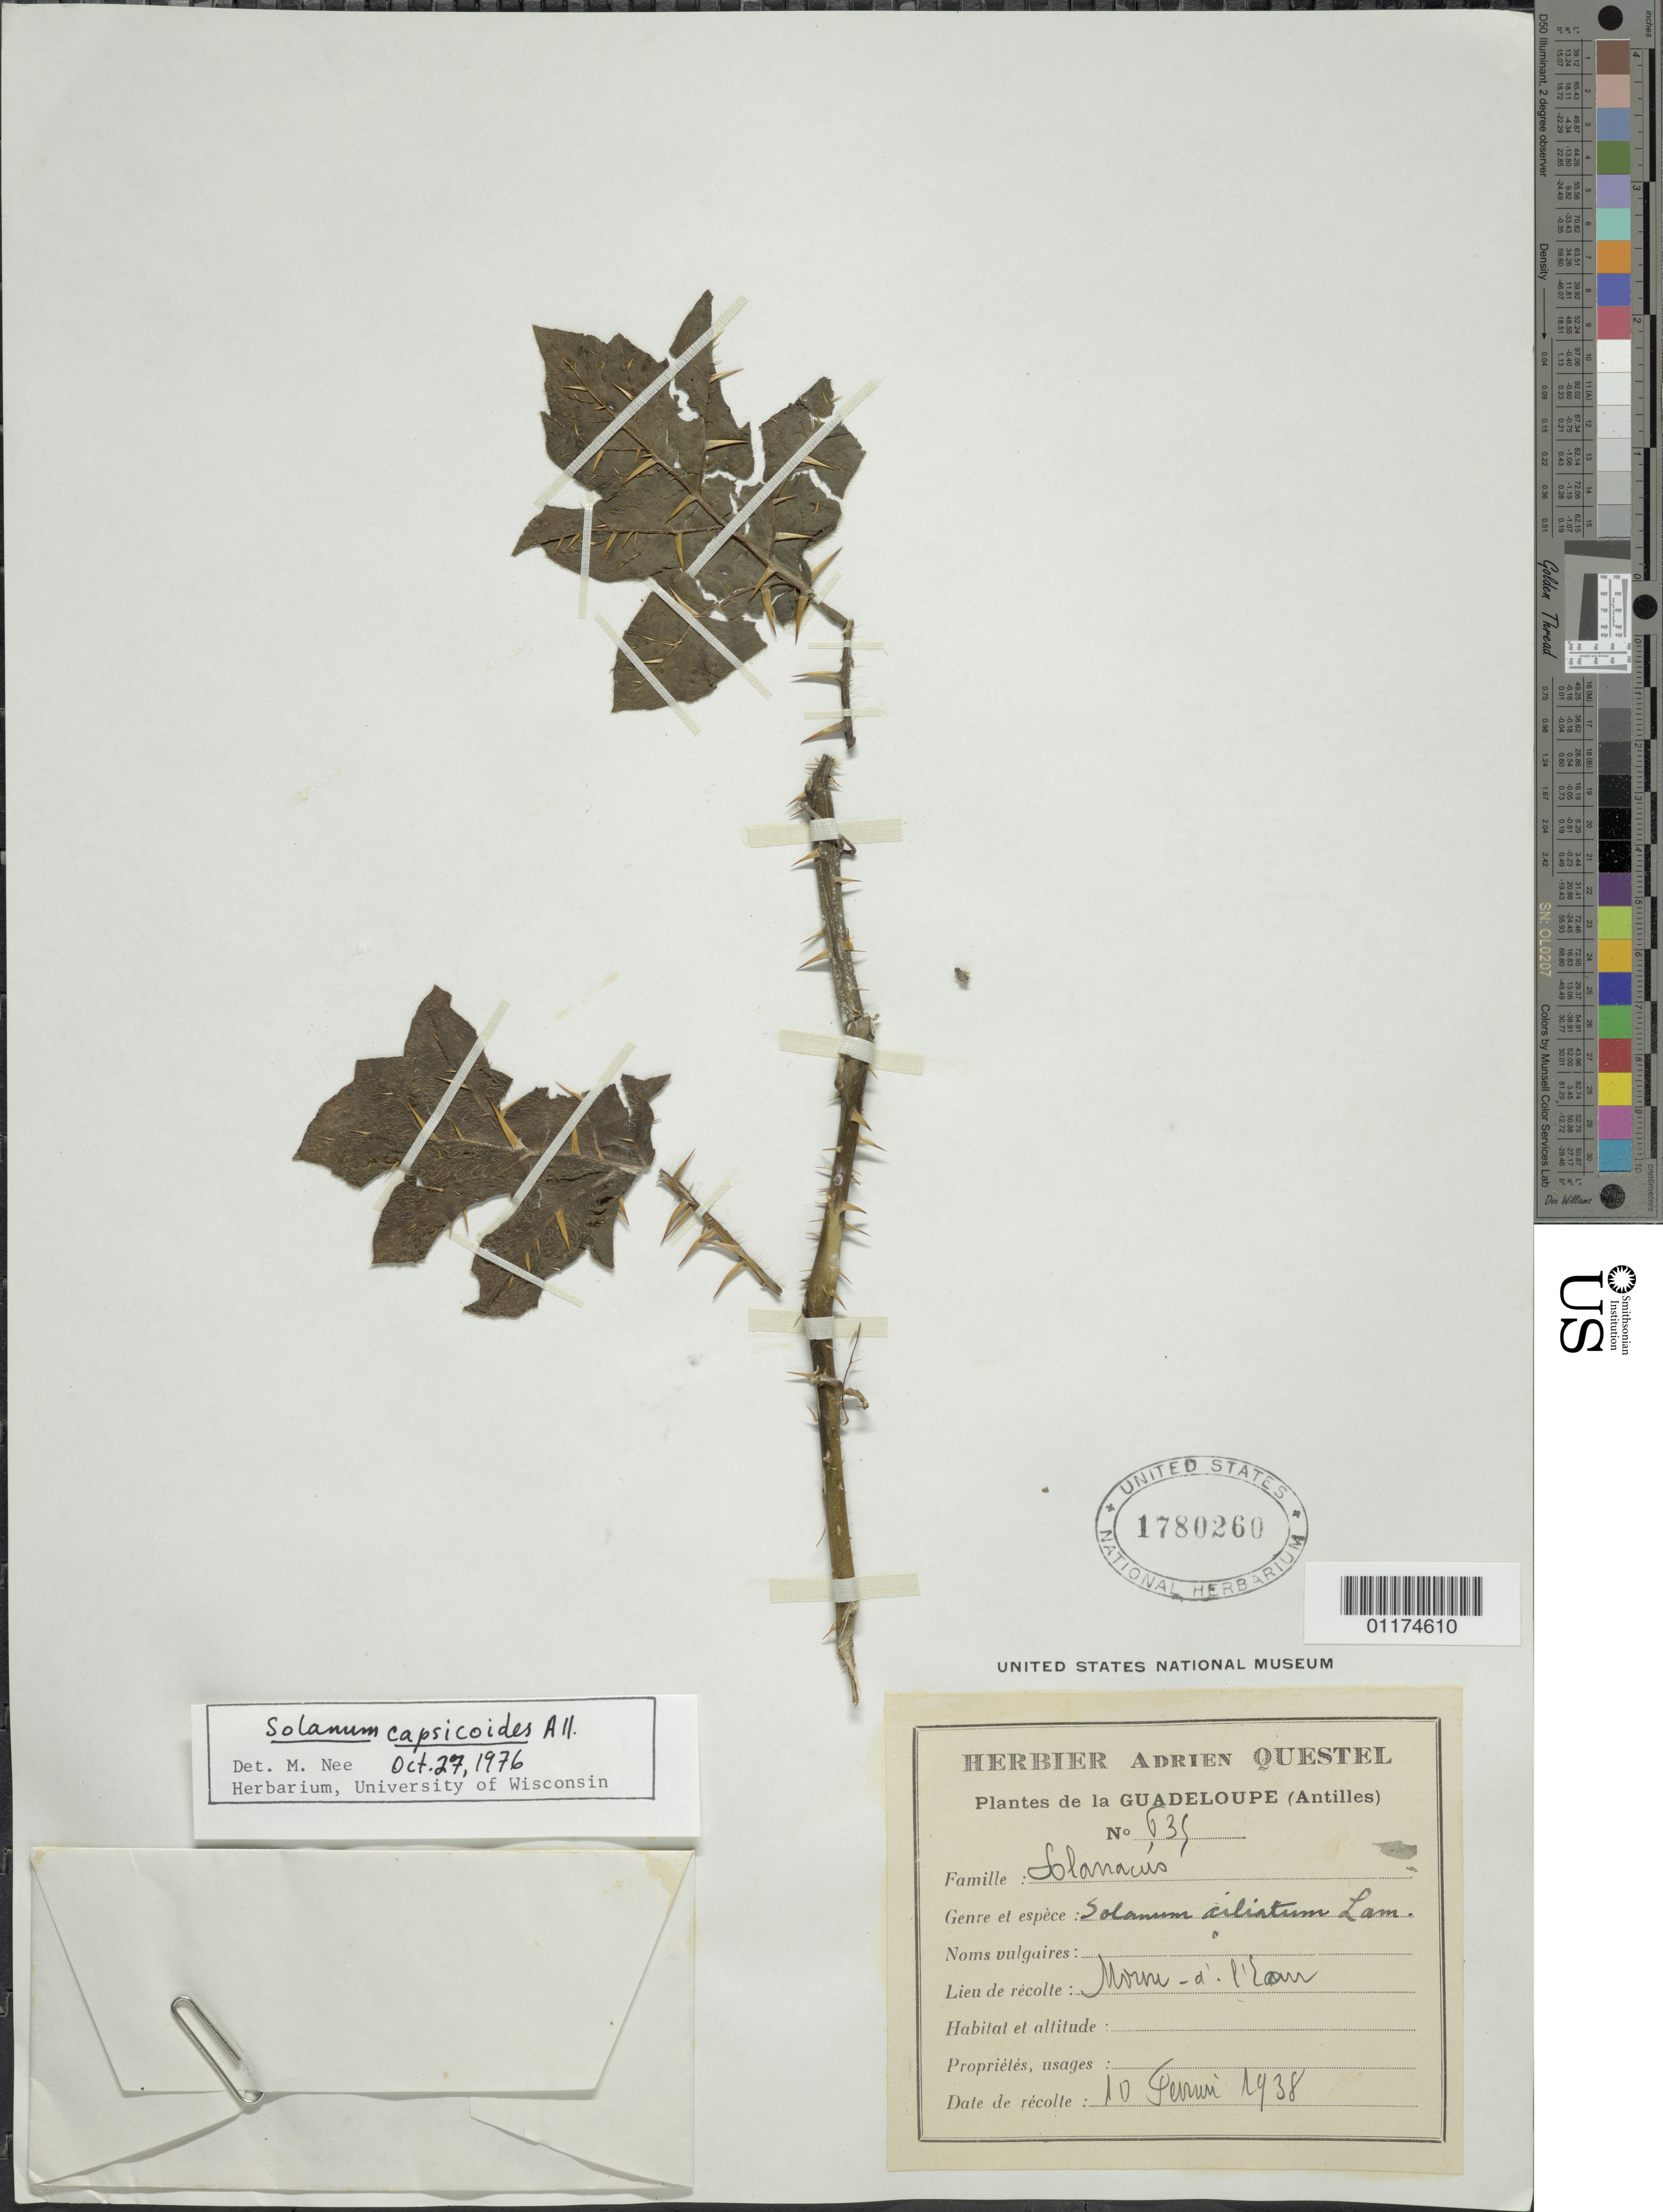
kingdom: Plantae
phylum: Tracheophyta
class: Magnoliopsida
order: Solanales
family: Solanaceae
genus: Solanum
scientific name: Solanum capsicoides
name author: All.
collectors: A. Questel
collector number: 635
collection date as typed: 10 Feb 1938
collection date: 1938-02-10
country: Guadeloupe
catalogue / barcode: US 1780260